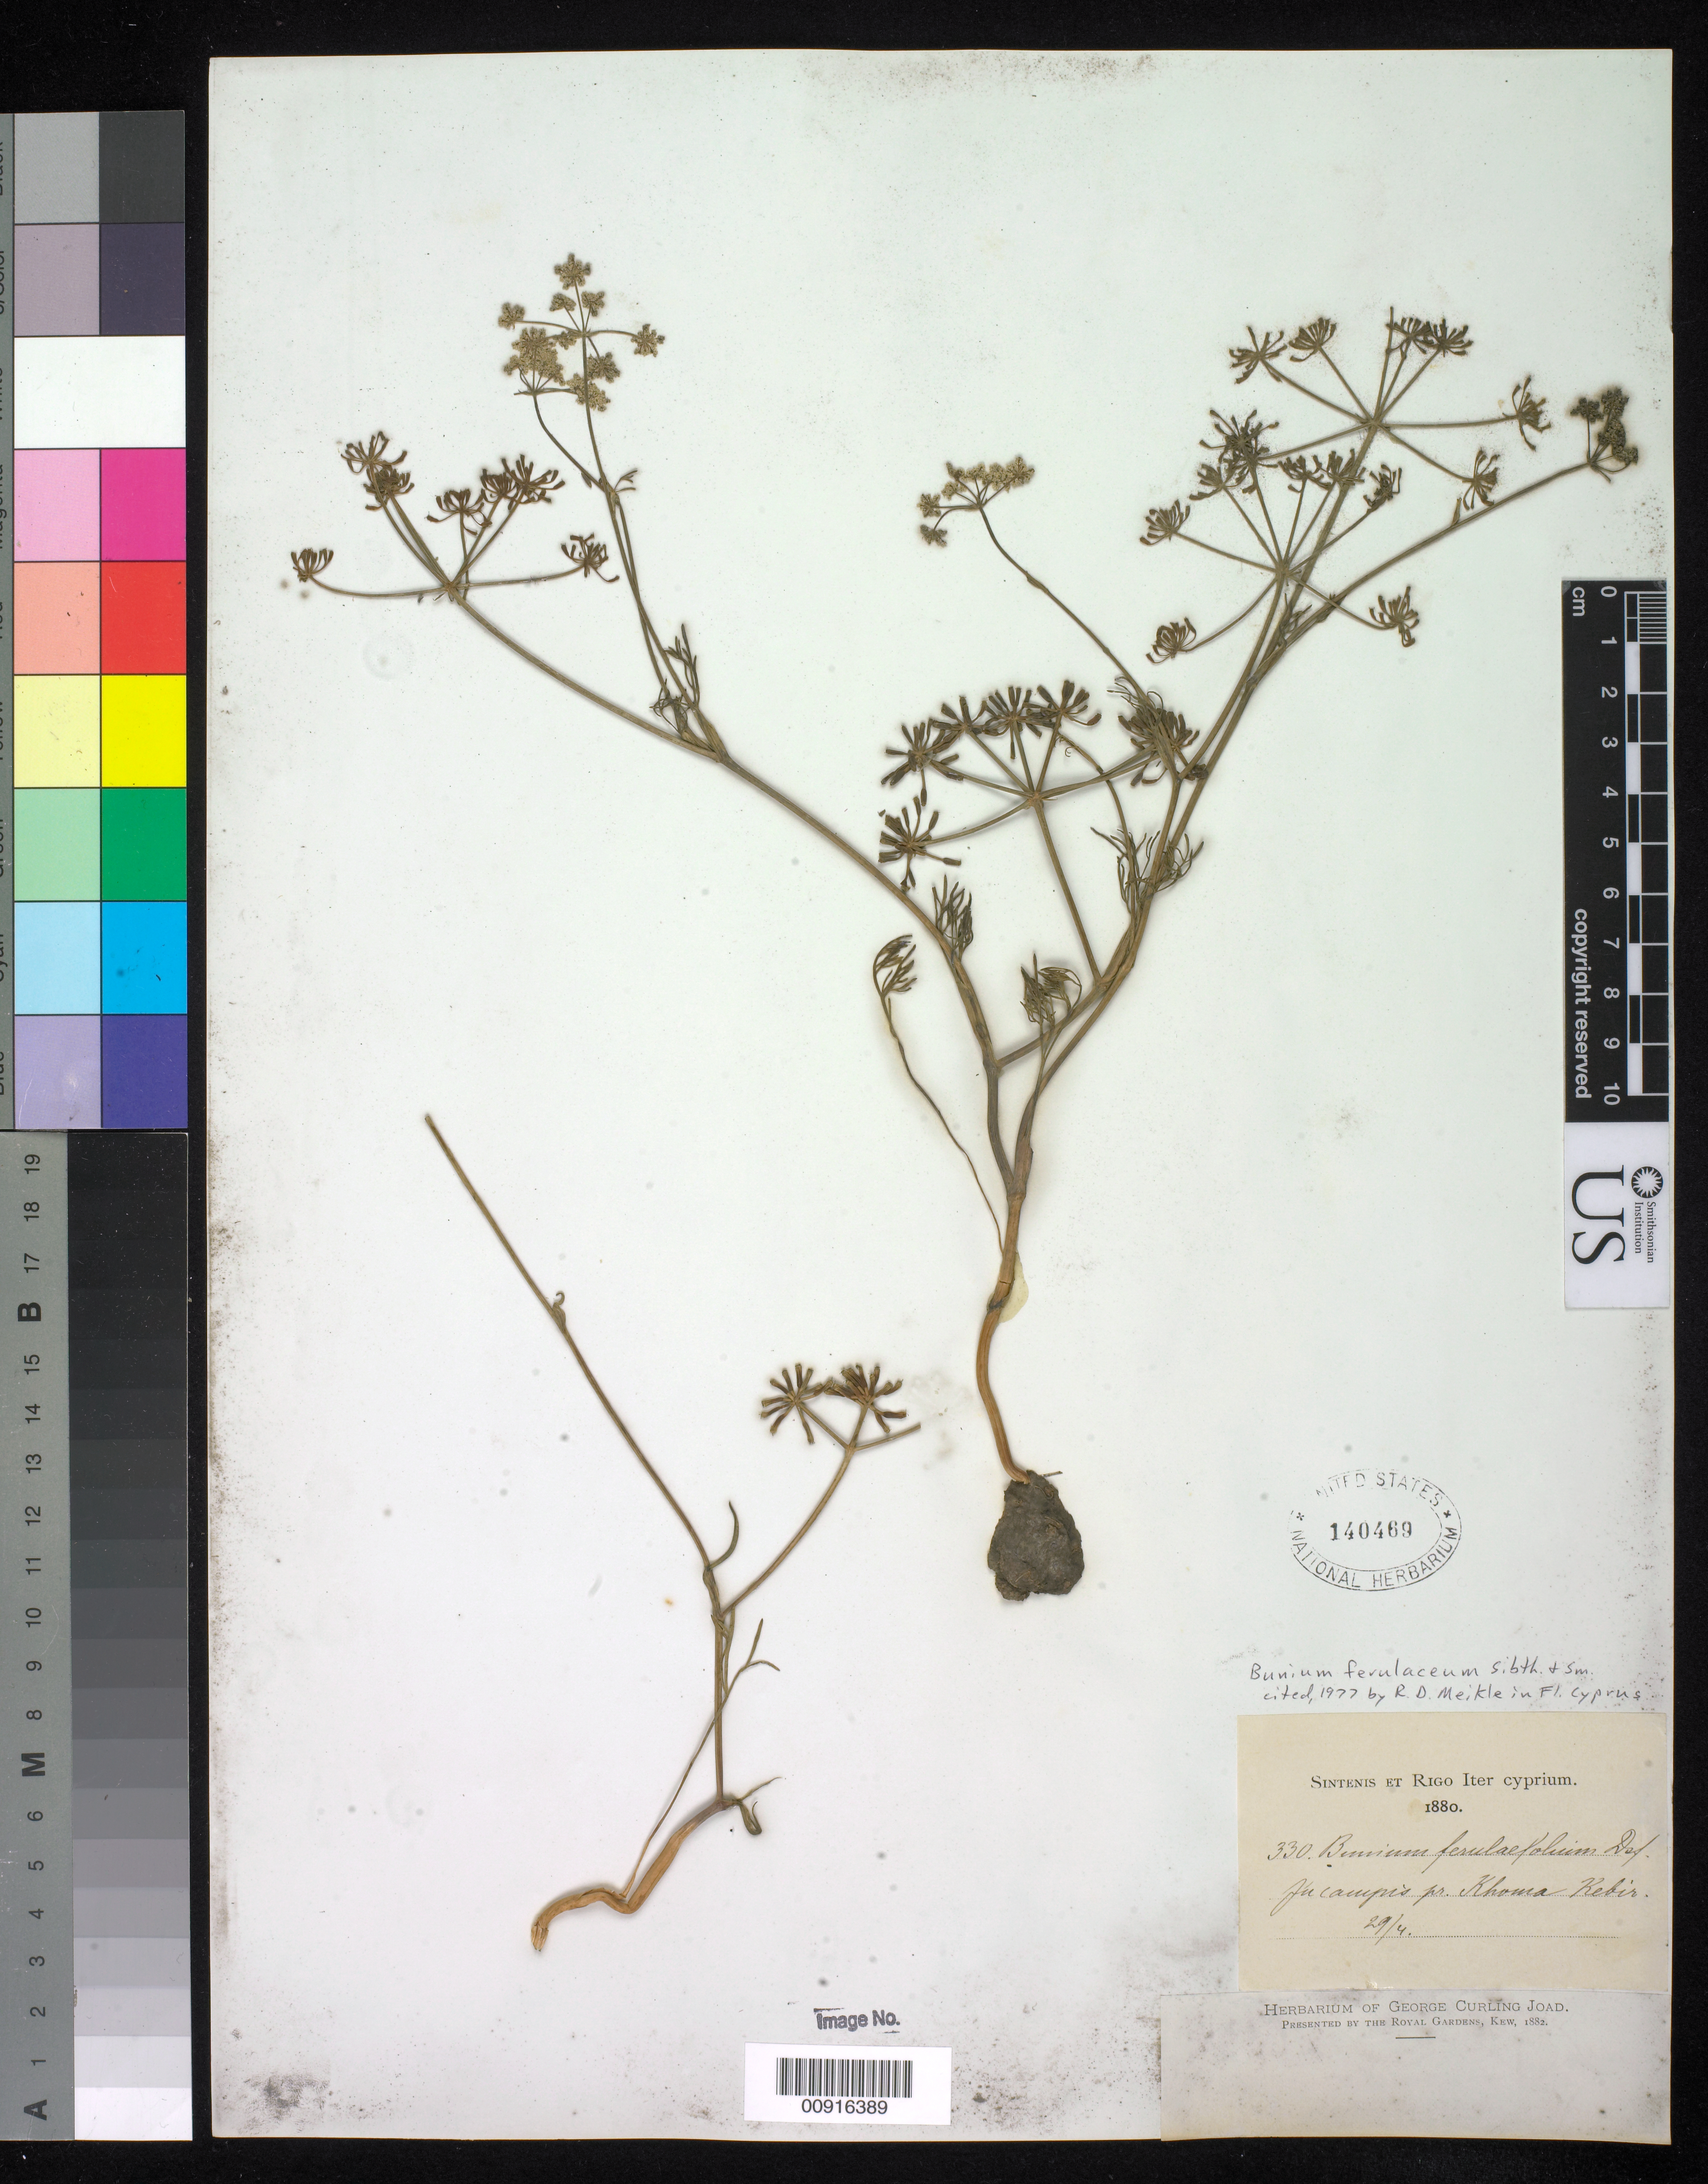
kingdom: Plantae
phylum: Tracheophyta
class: Magnoliopsida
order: Apiales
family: Apiaceae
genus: Bunium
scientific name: Bunium ferulaceum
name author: Sibth. & Sm.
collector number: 330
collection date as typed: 29 Apr 1880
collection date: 1880-04-29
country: Cyprus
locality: zu campis pr. Khowia Rebir.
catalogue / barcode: US 140469